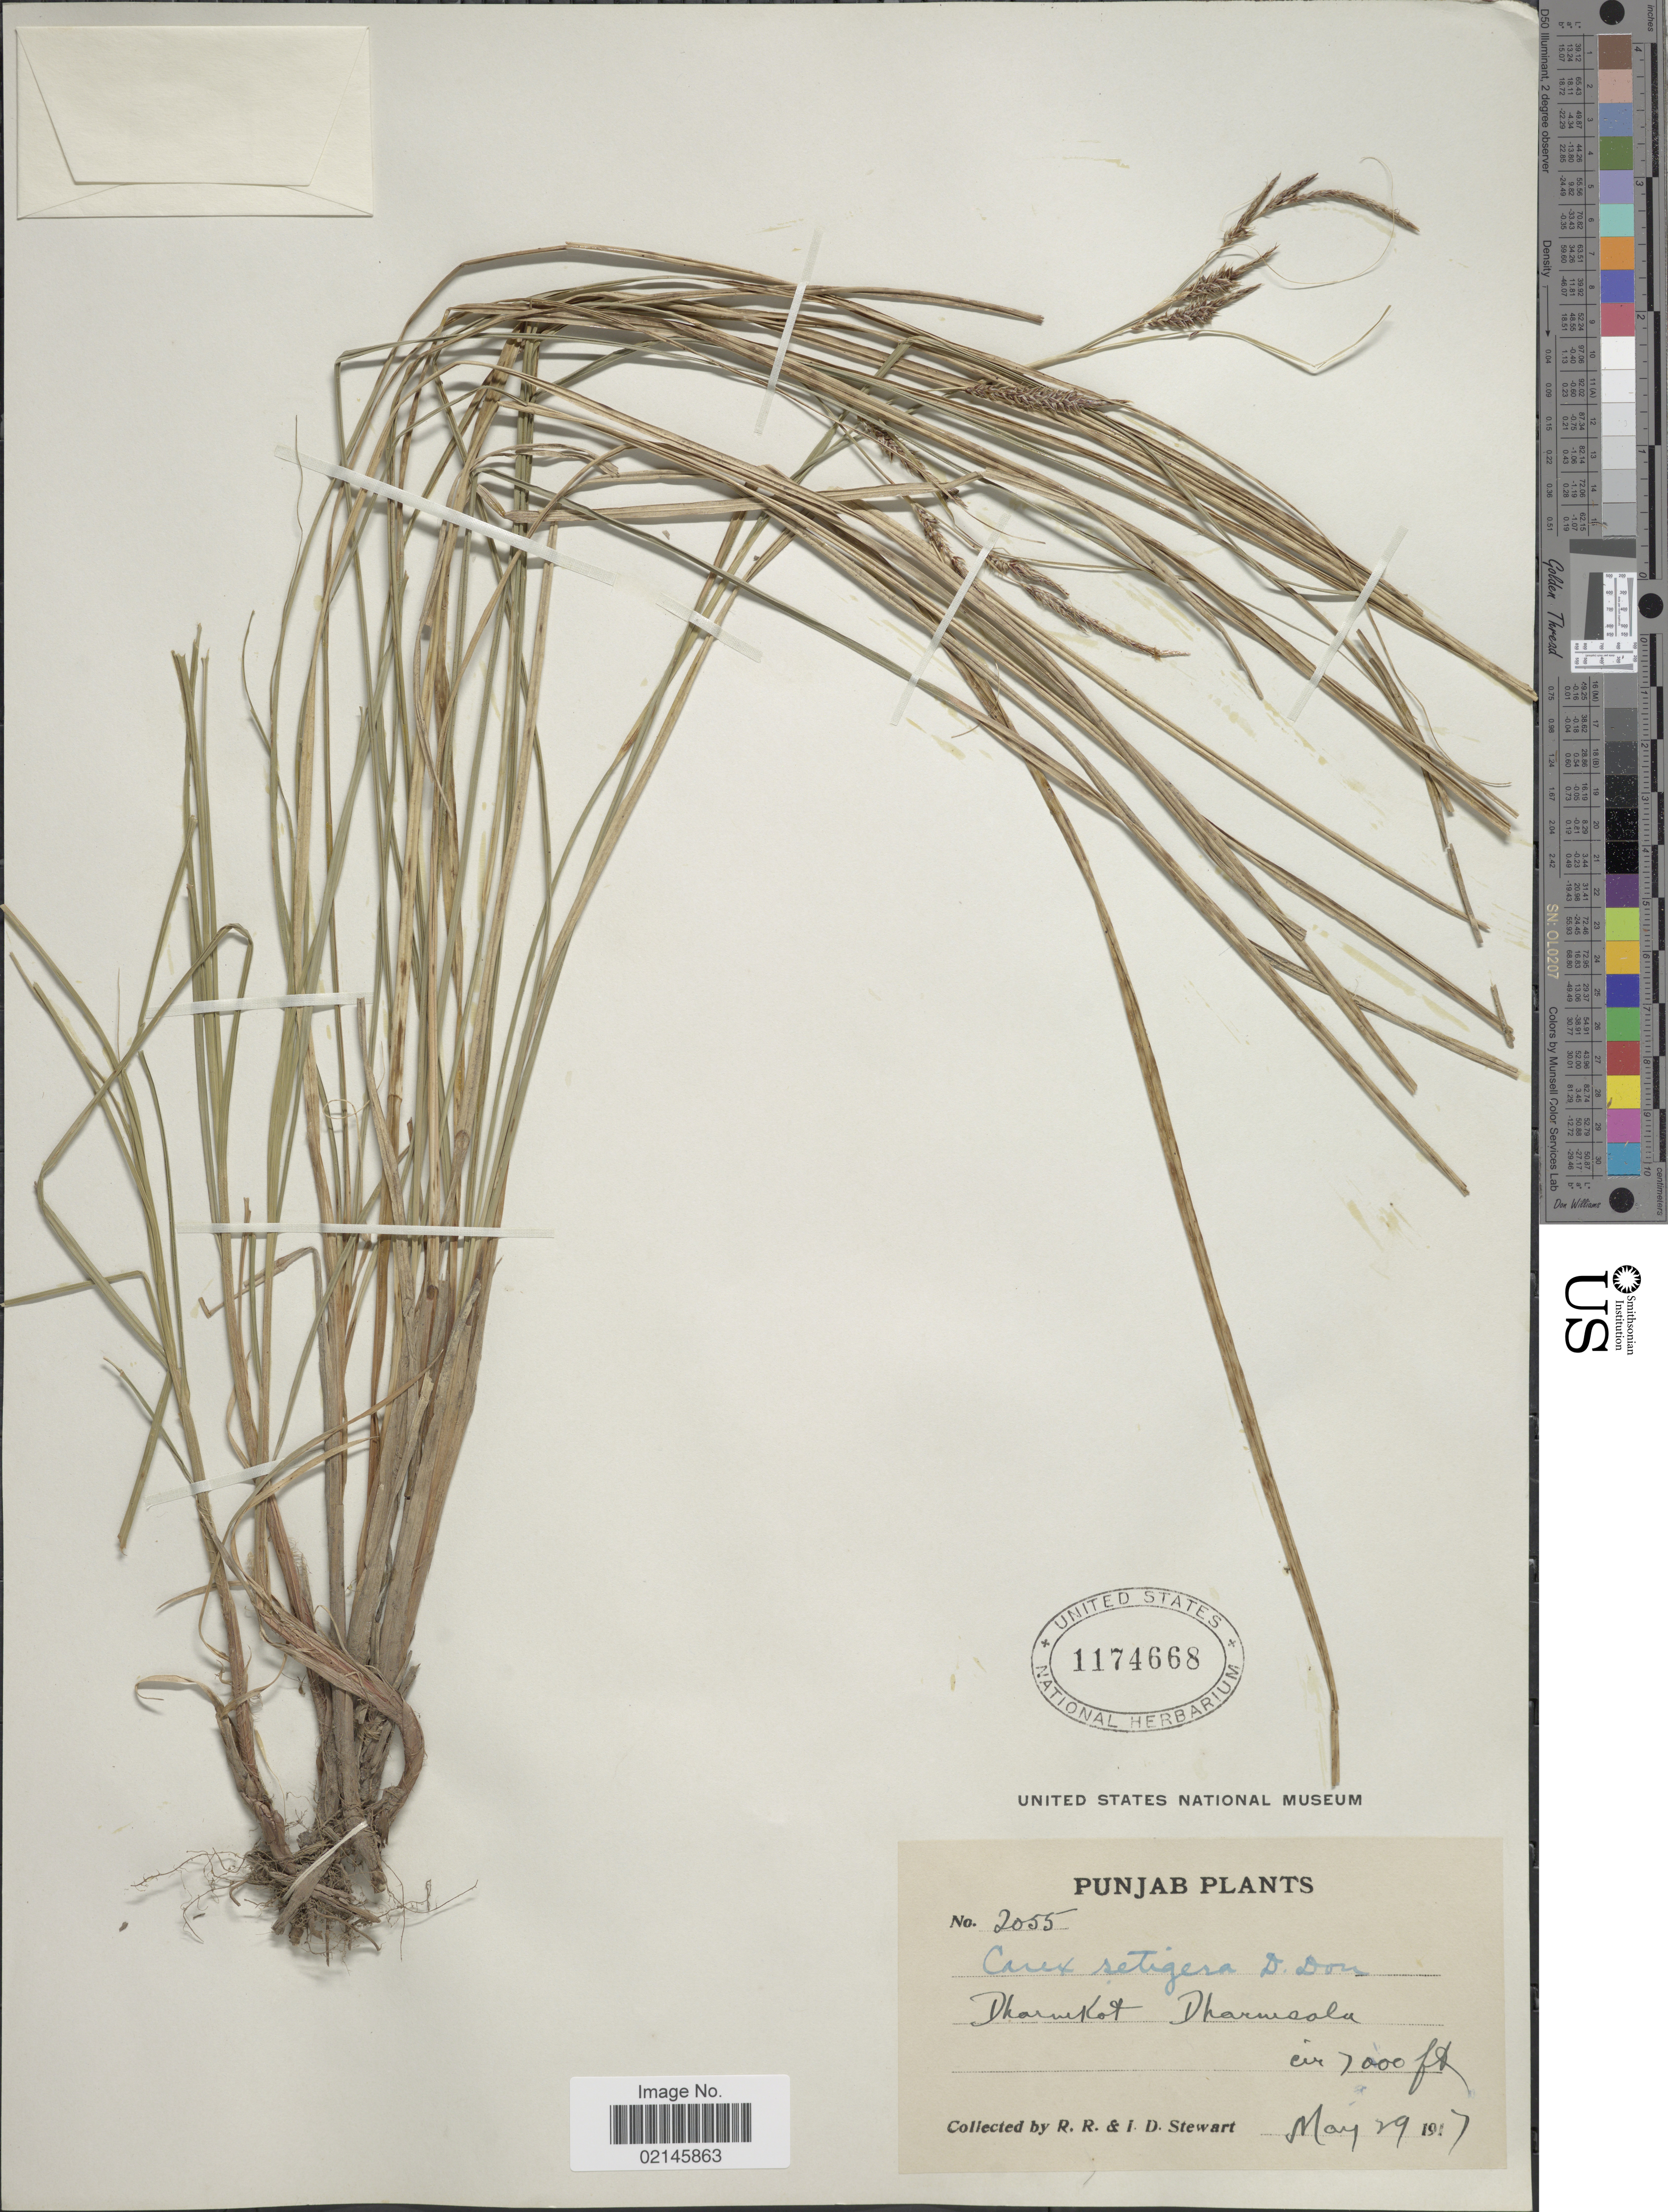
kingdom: Plantae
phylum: Tracheophyta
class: Liliopsida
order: Poales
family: Cyperaceae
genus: Carex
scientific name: Carex setigera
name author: D. Don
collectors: R. R. Stewart & I. Stewart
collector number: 2055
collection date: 1917-05-29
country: India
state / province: Himachal Pradesh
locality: Dharnekot Dharamsala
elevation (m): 2134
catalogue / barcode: US 1174668